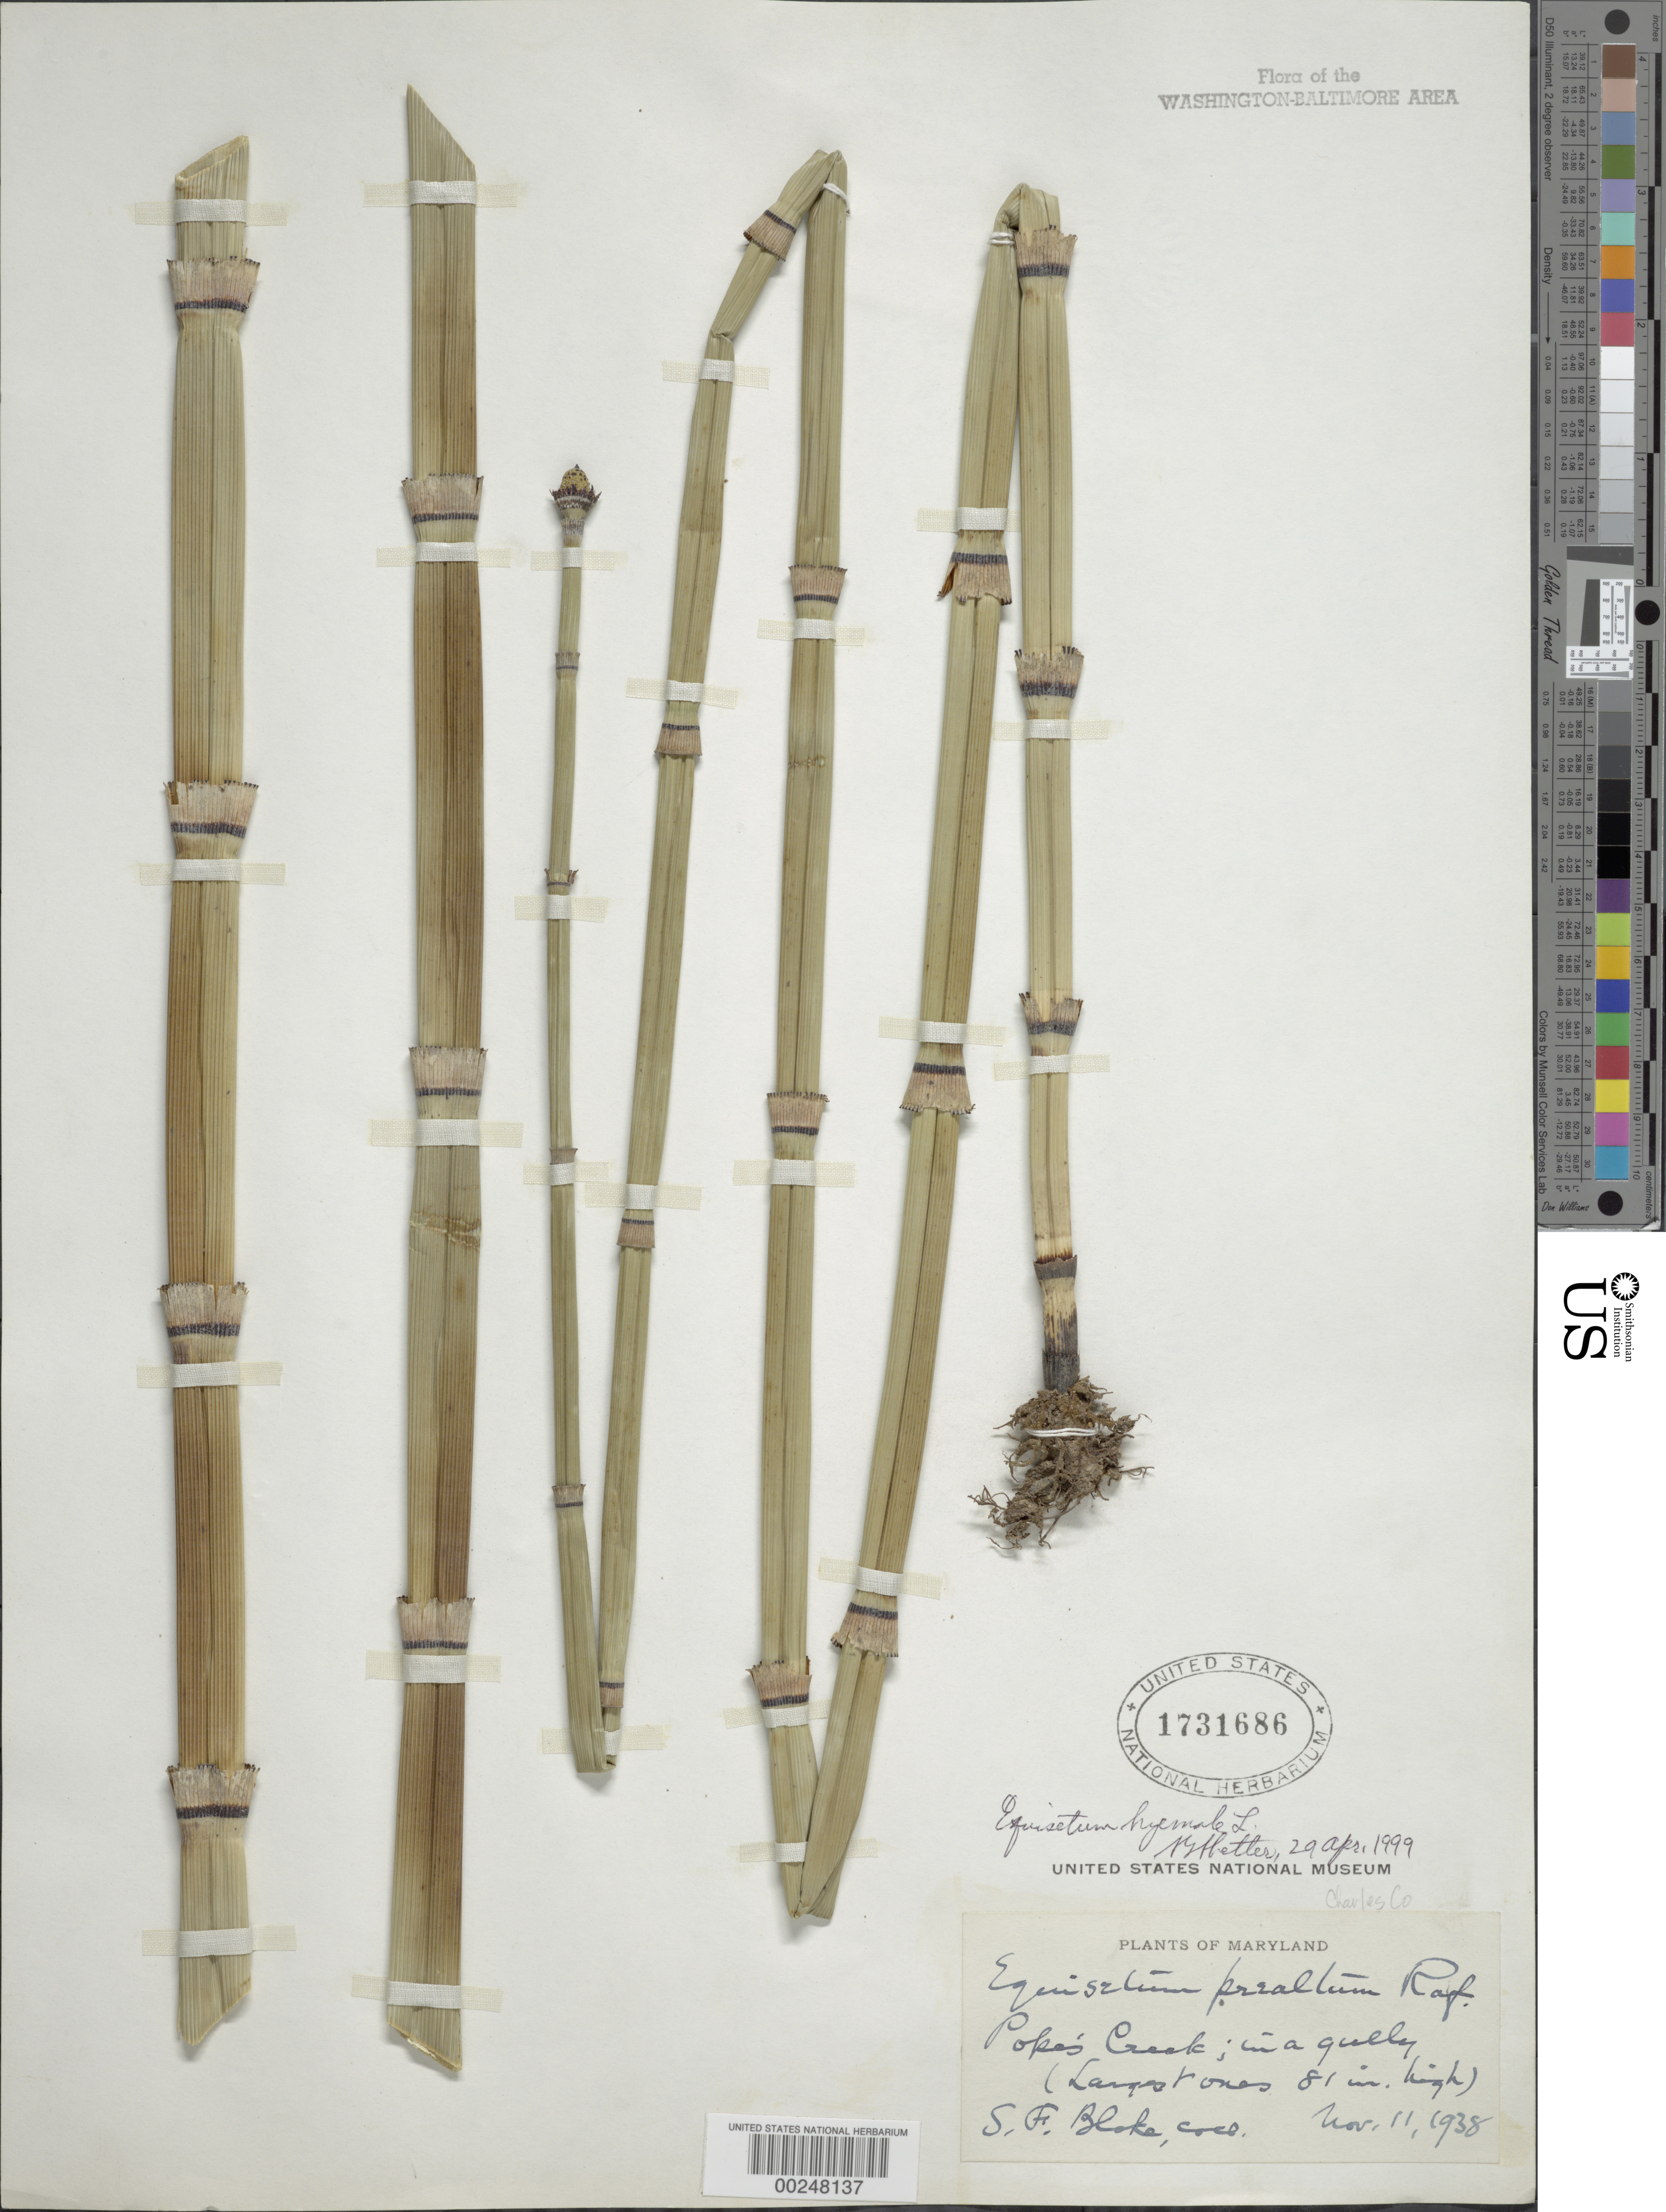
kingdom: Plantae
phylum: Tracheophyta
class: Polypodiopsida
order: Equisetales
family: Equisetaceae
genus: Equisetum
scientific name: Equisetum fluviatile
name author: L.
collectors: S. Blake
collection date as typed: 11 Nov 1938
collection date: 1938-11-11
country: United States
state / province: Maryland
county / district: Charles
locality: Popes Creek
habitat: In a gully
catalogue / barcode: US 1731686